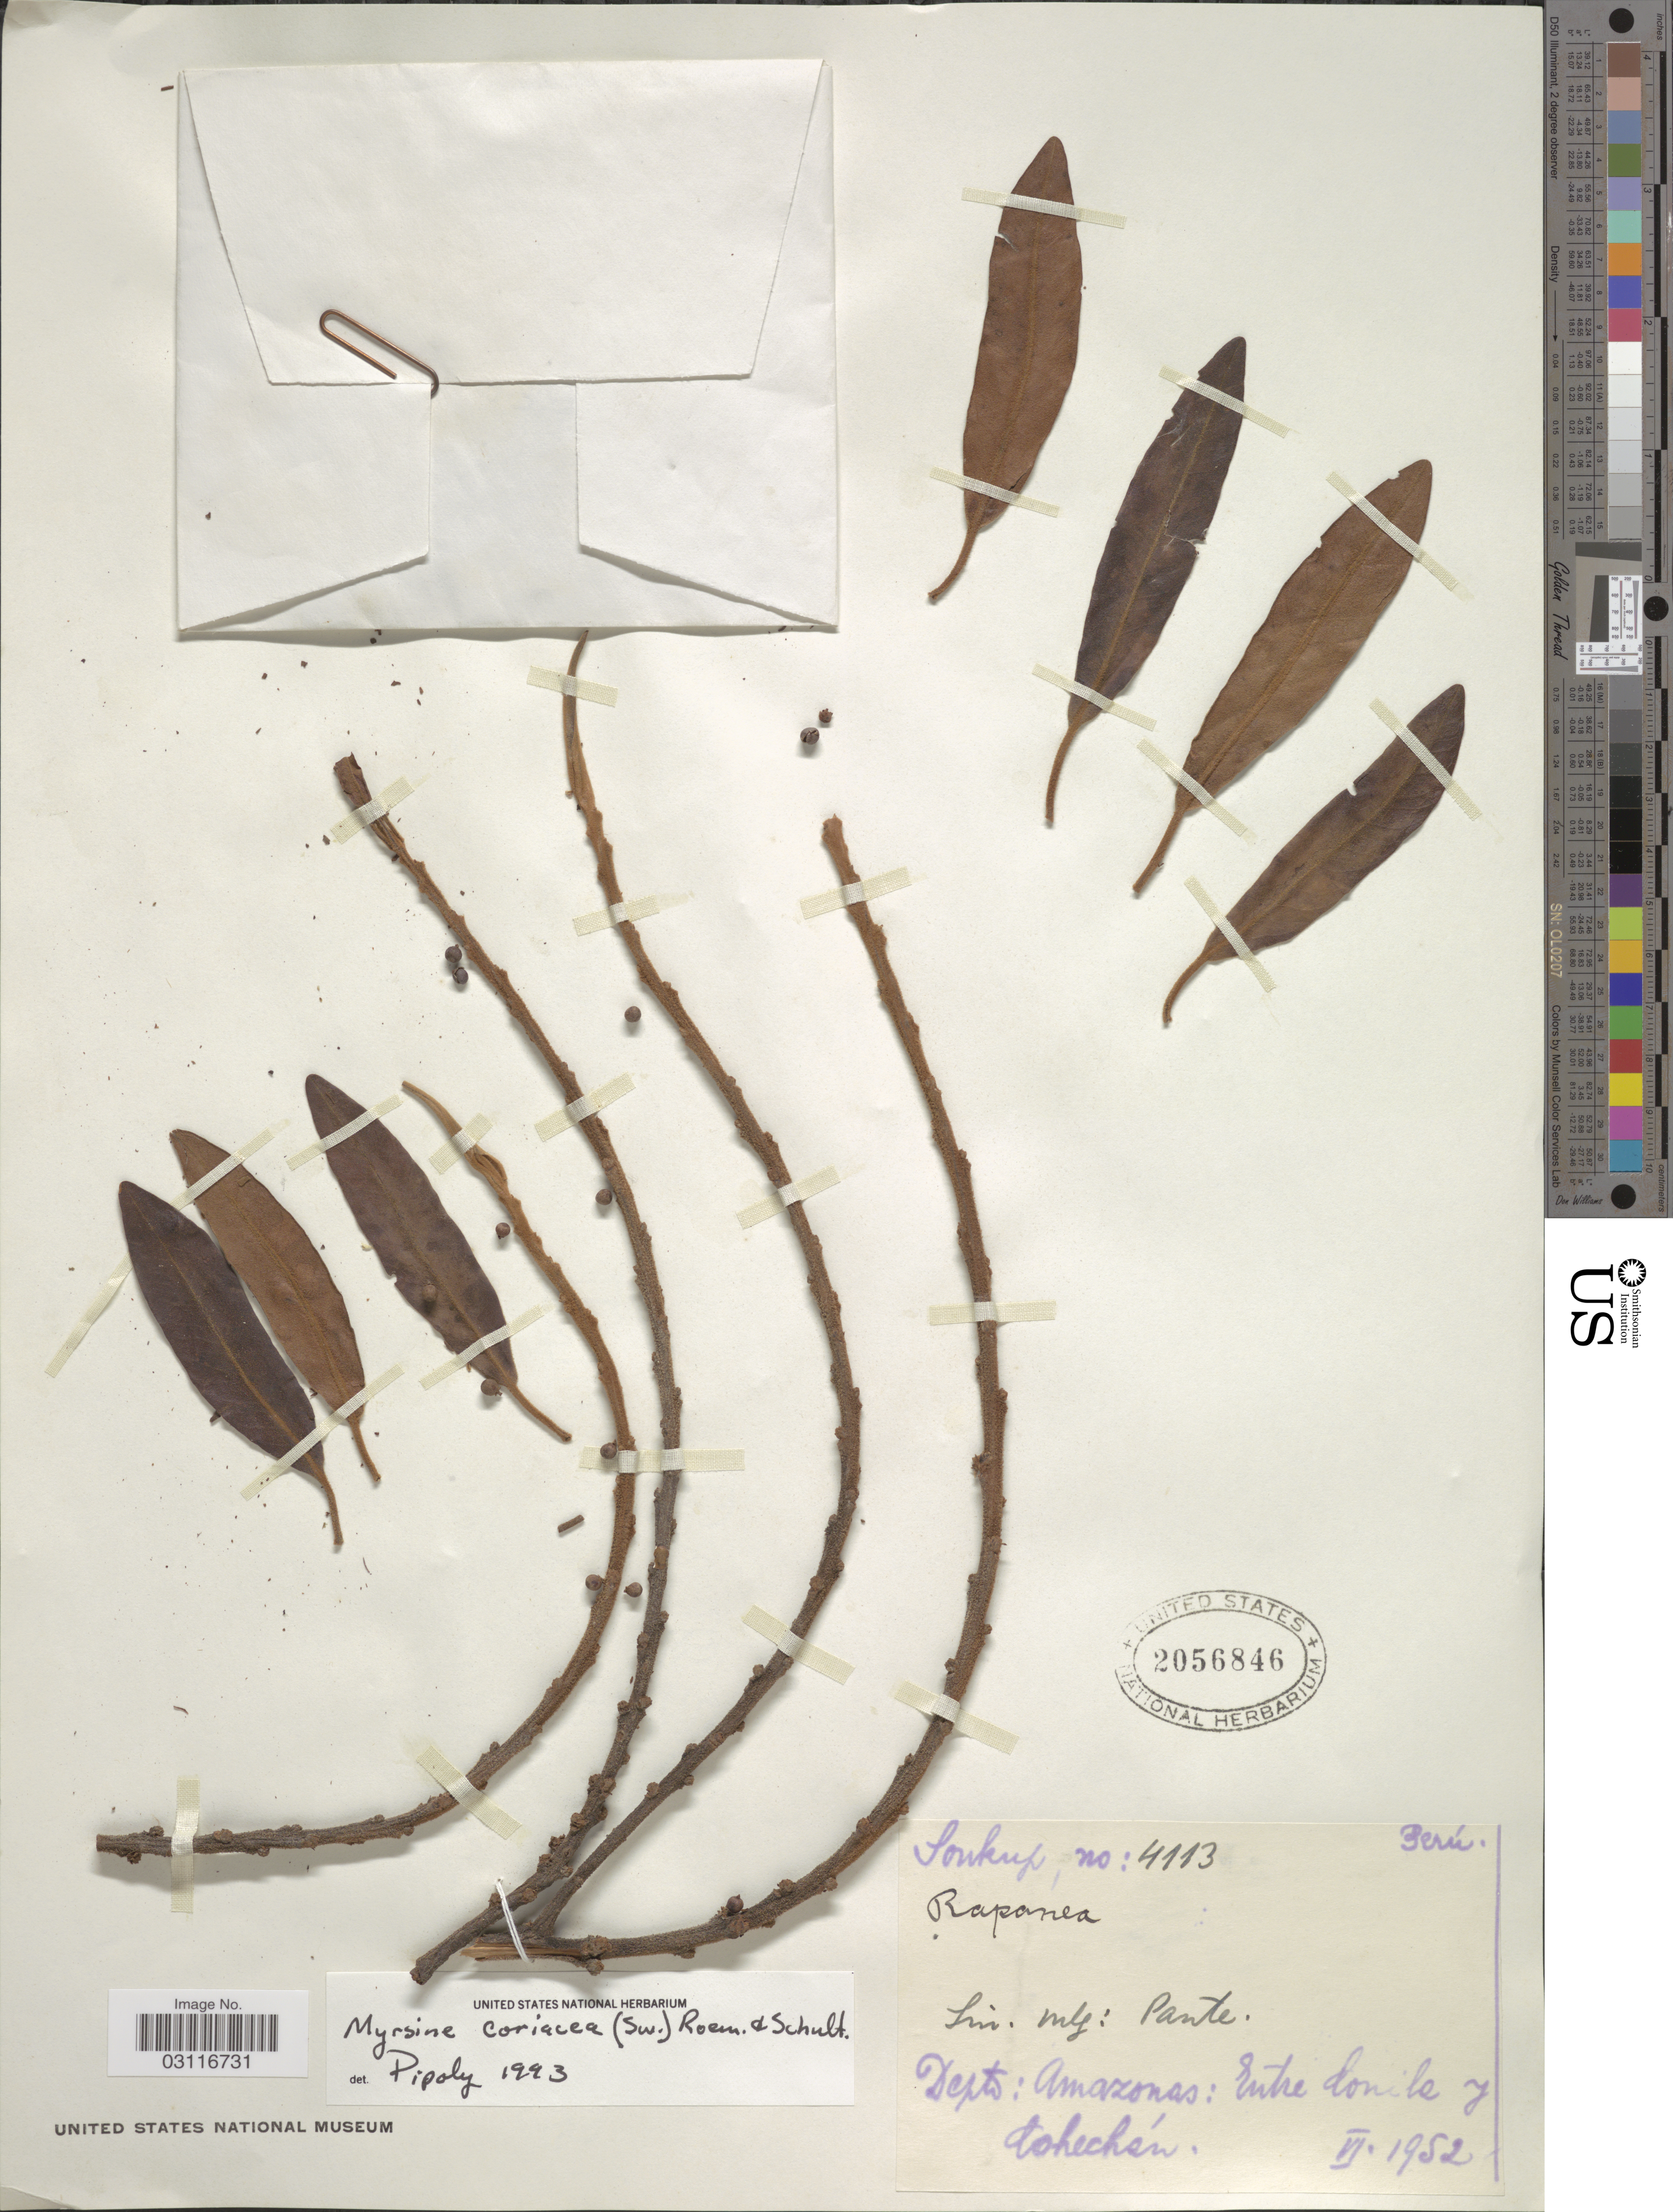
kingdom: Plantae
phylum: Tracheophyta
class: Magnoliopsida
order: Ericales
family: Primulaceae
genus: Myrsine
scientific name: Myrsine coriacea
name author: (Sw.) R. Br. ex Roem. & Schult.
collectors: J. Soukop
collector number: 4113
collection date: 1952-06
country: Peru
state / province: Amazonas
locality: Depto: Amazonas: Entre Conila y Cohechan.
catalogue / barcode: US 2056846